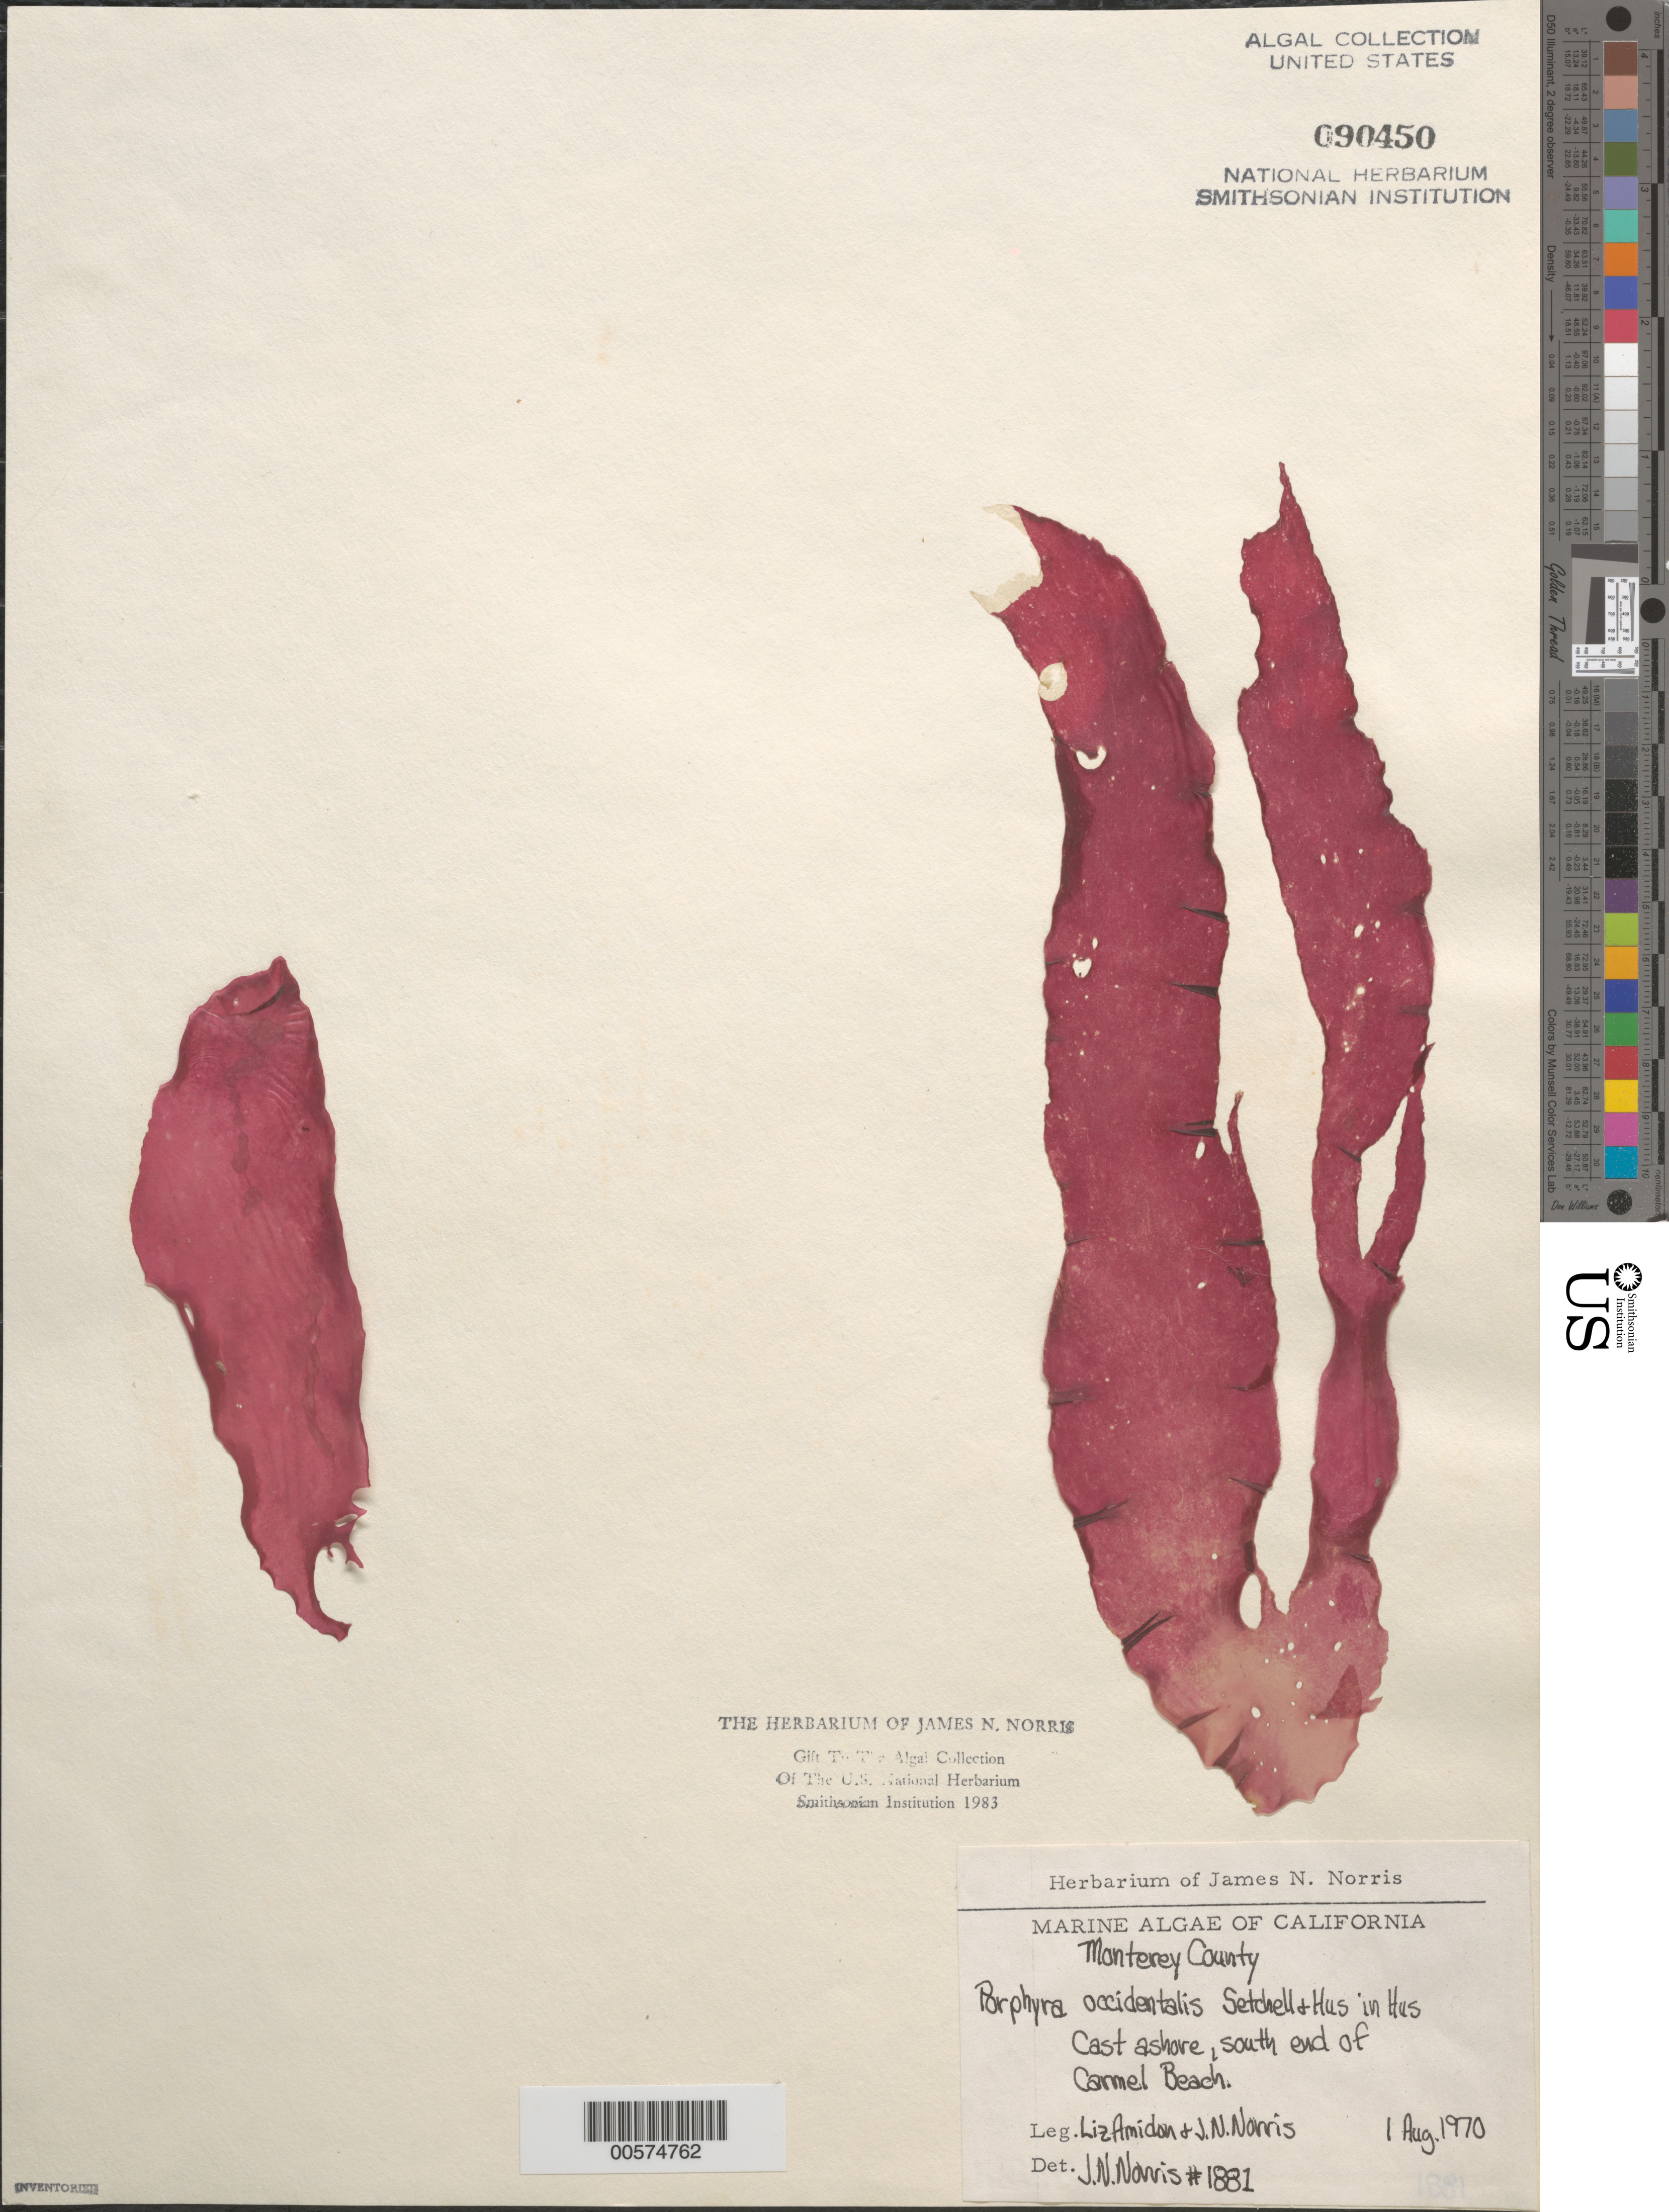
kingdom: Plantae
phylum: Rhodophyta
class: Bangiophyceae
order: Bangiales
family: Bangiaceae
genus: Porphyra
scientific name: Porphyra occidentalis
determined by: Norris, James N.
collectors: E. Amidon & J. N. Norris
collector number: JN-1881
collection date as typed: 01 Aug 1970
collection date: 1970-08-01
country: United States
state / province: California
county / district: Monterey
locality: Carmel Beach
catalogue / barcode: US 90450